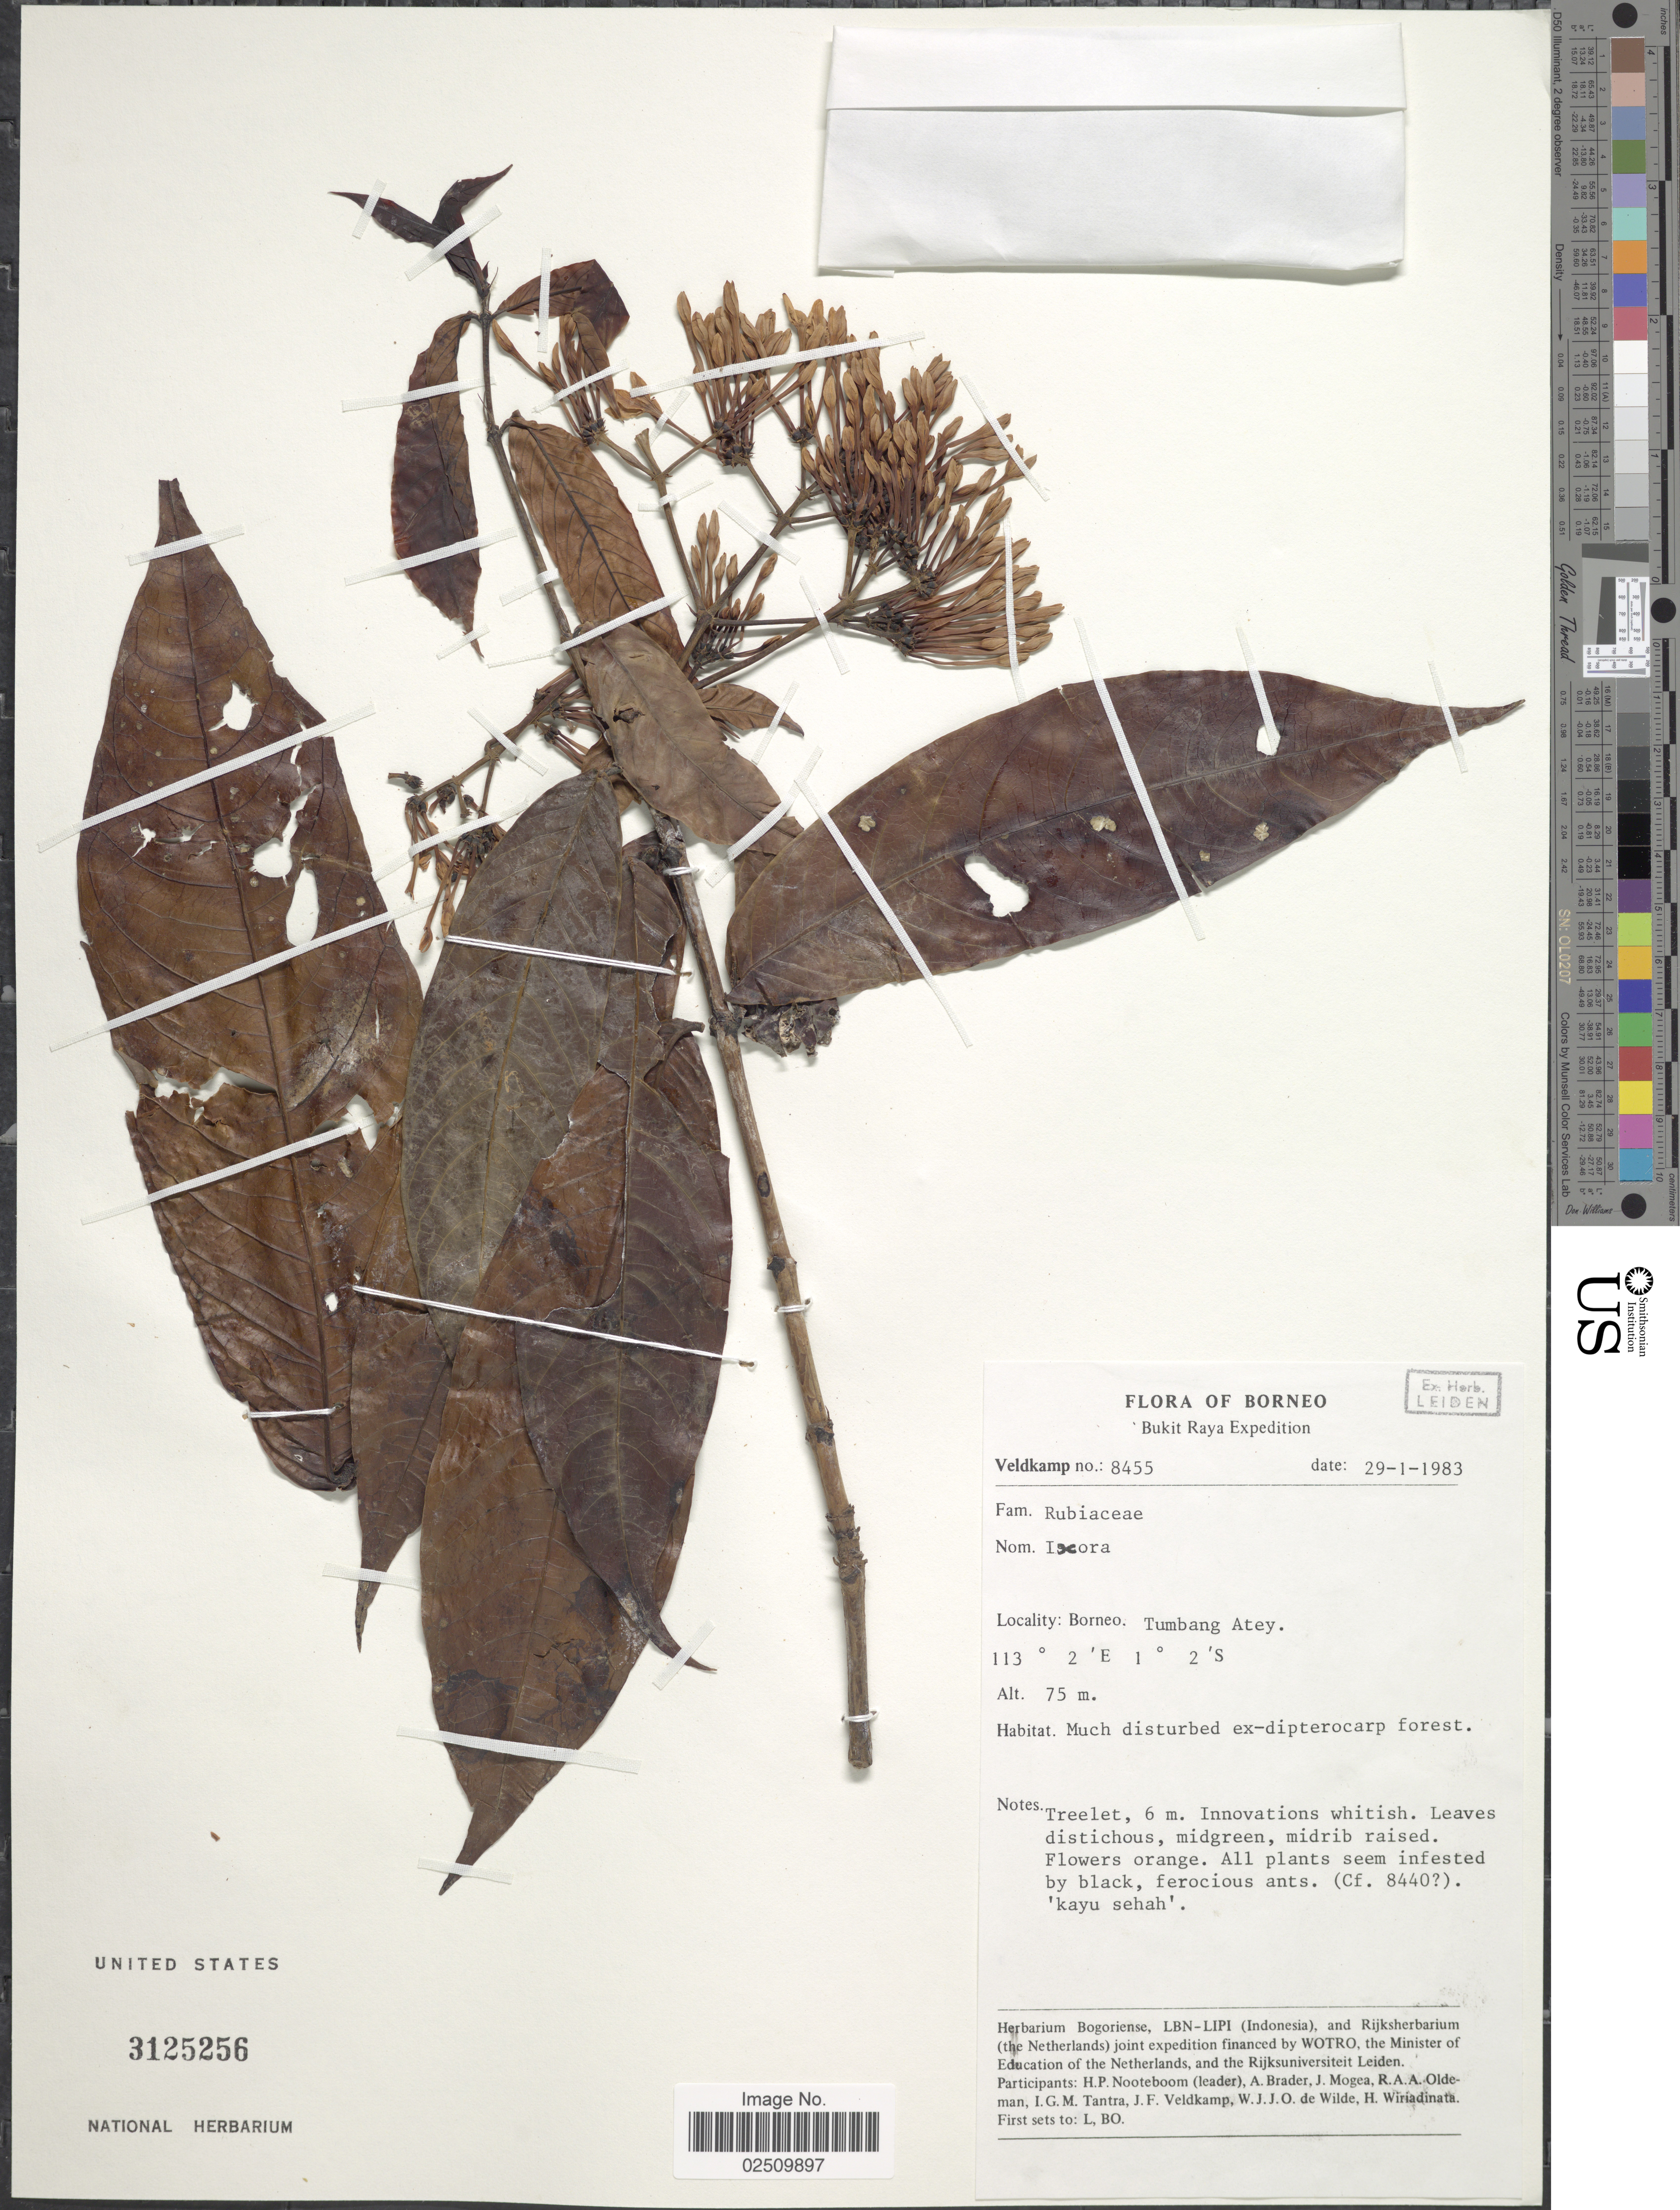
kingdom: Plantae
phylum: Tracheophyta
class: Magnoliopsida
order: Gentianales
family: Rubiaceae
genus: Ixora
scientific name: Ixora sp.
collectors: J. F. Veldkamp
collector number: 8455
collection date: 1983-01-29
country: Indonesia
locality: Borneo. Bukit Raya. Tumbang Atey.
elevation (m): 75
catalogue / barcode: US 3125256